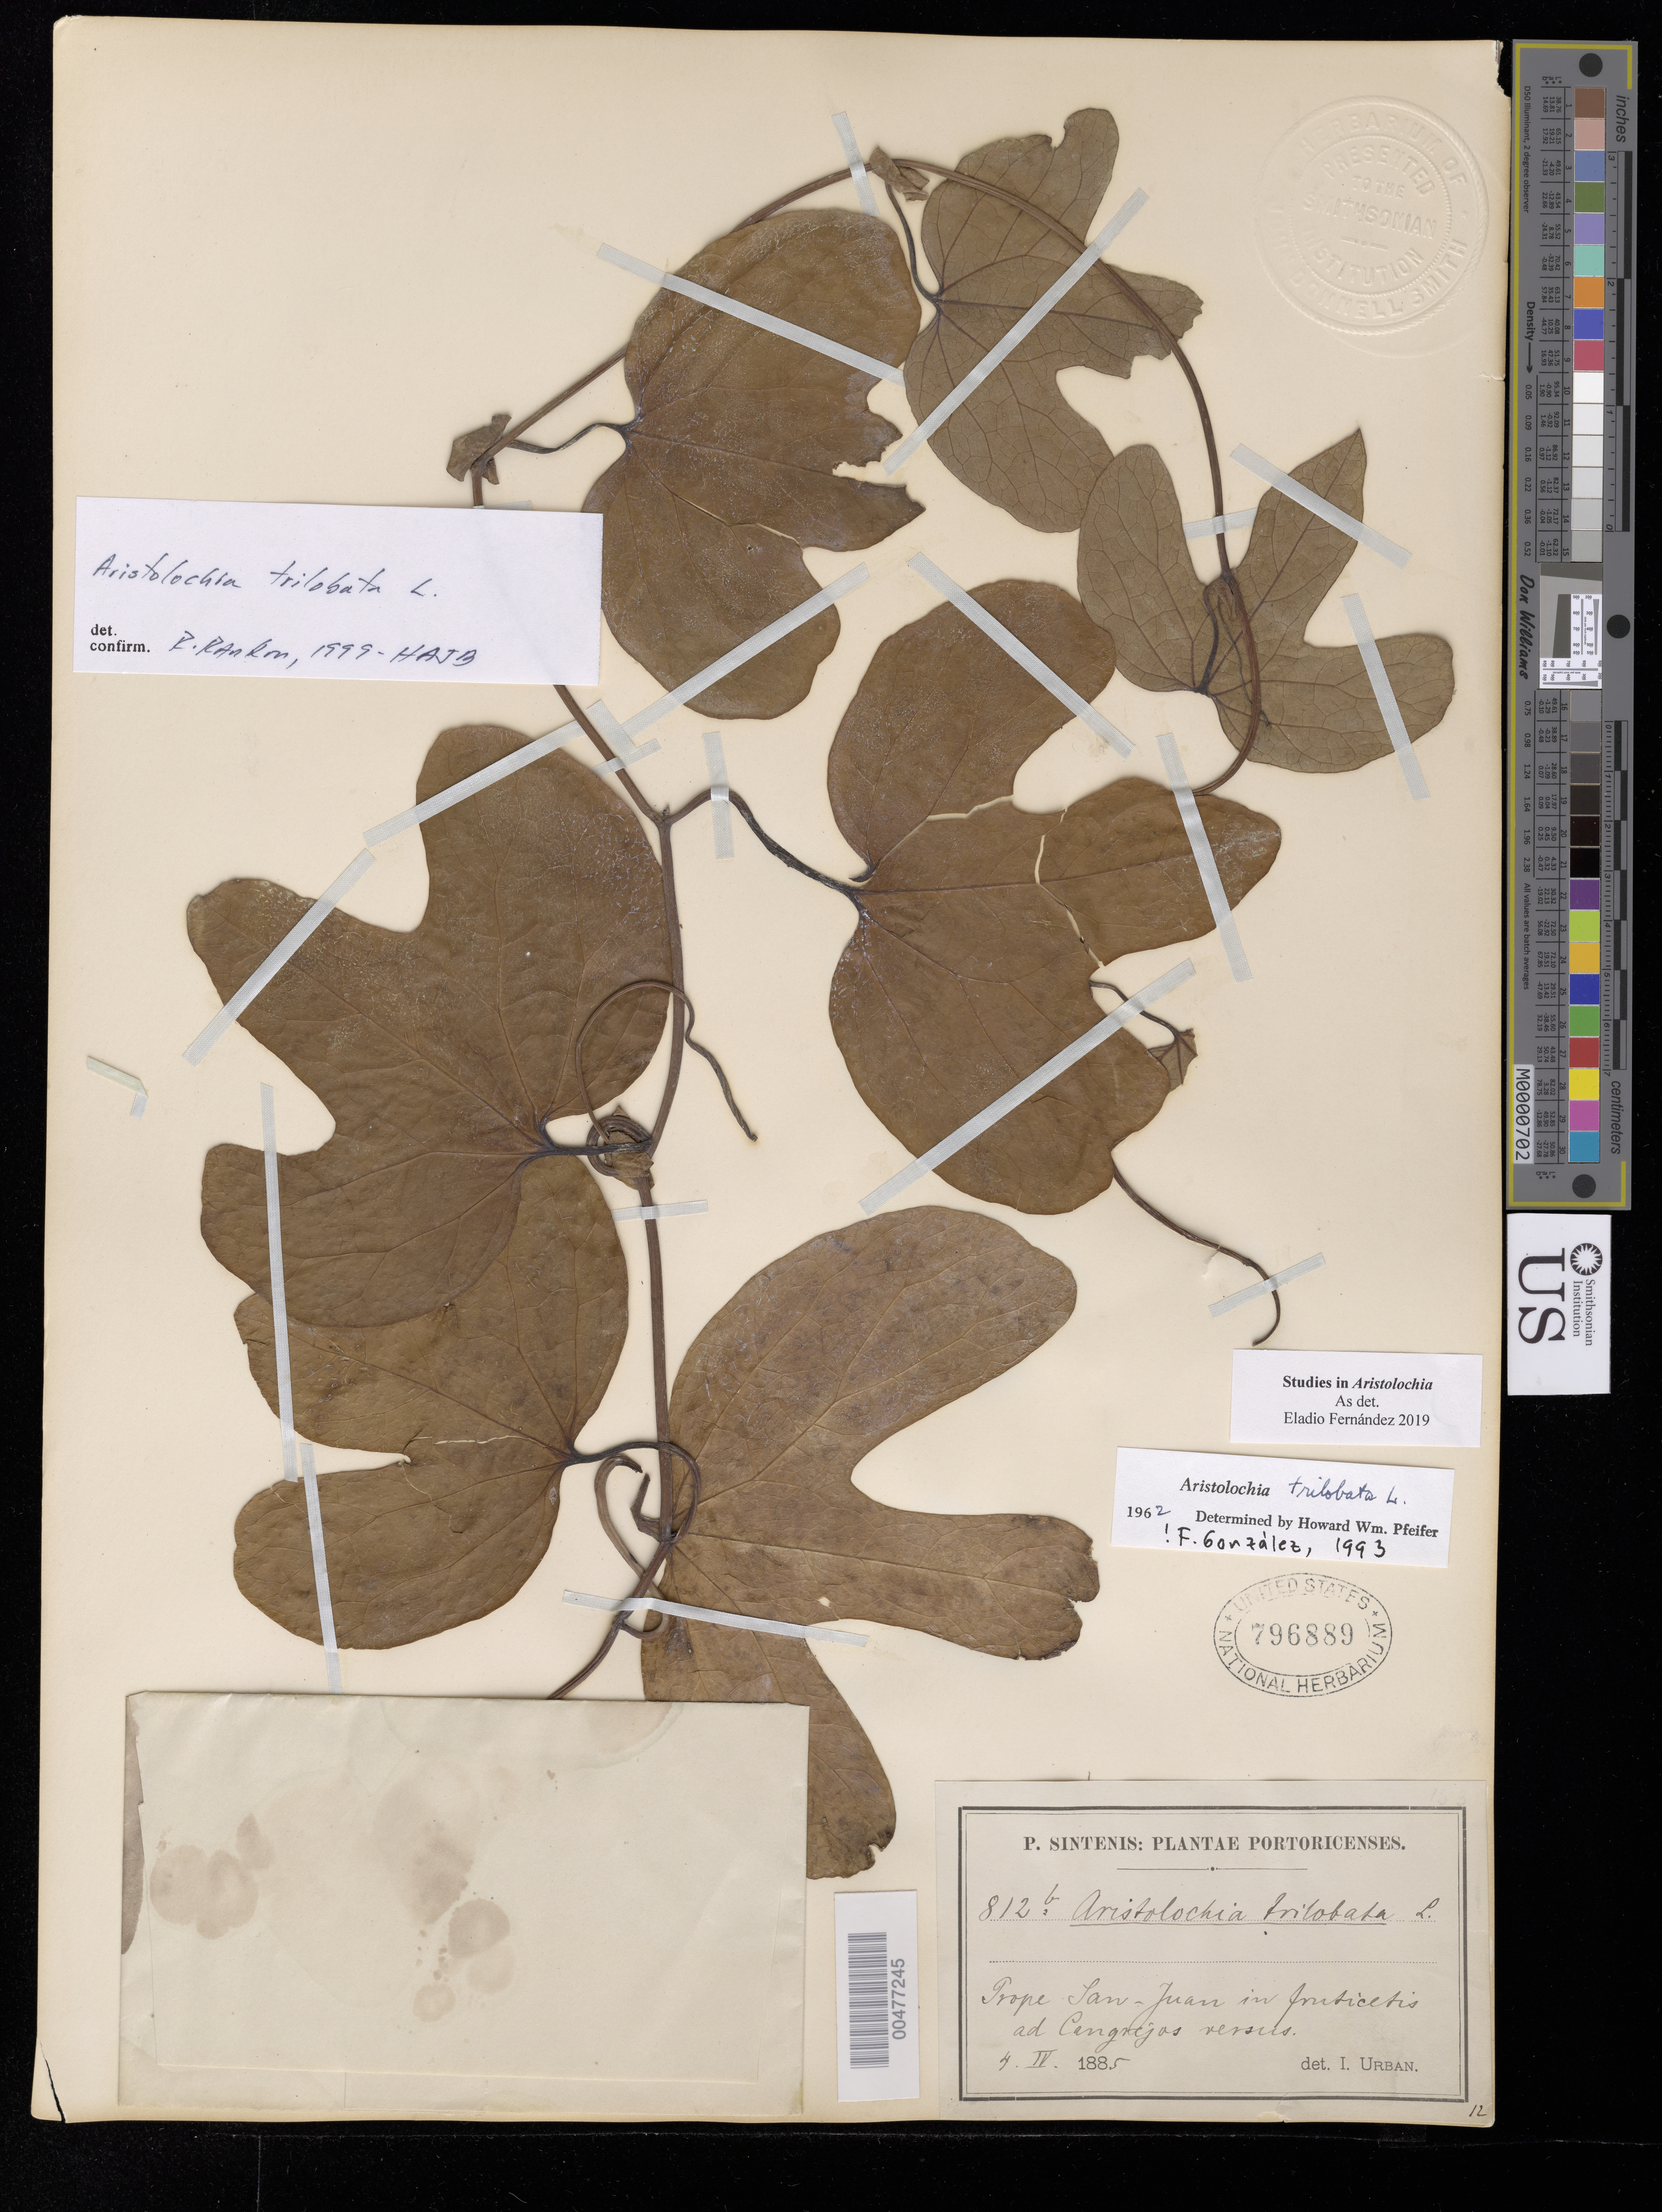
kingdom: Plantae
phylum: Tracheophyta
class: Magnoliopsida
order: Piperales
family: Aristolochiaceae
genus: Aristolochia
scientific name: Aristolochia trilobata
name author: L.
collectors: P. Sintenis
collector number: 812b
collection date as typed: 04 Apr 1885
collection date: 1885-04-04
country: Puerto Rico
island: Greater Antilles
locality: Prope San Juan.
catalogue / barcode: US 796889